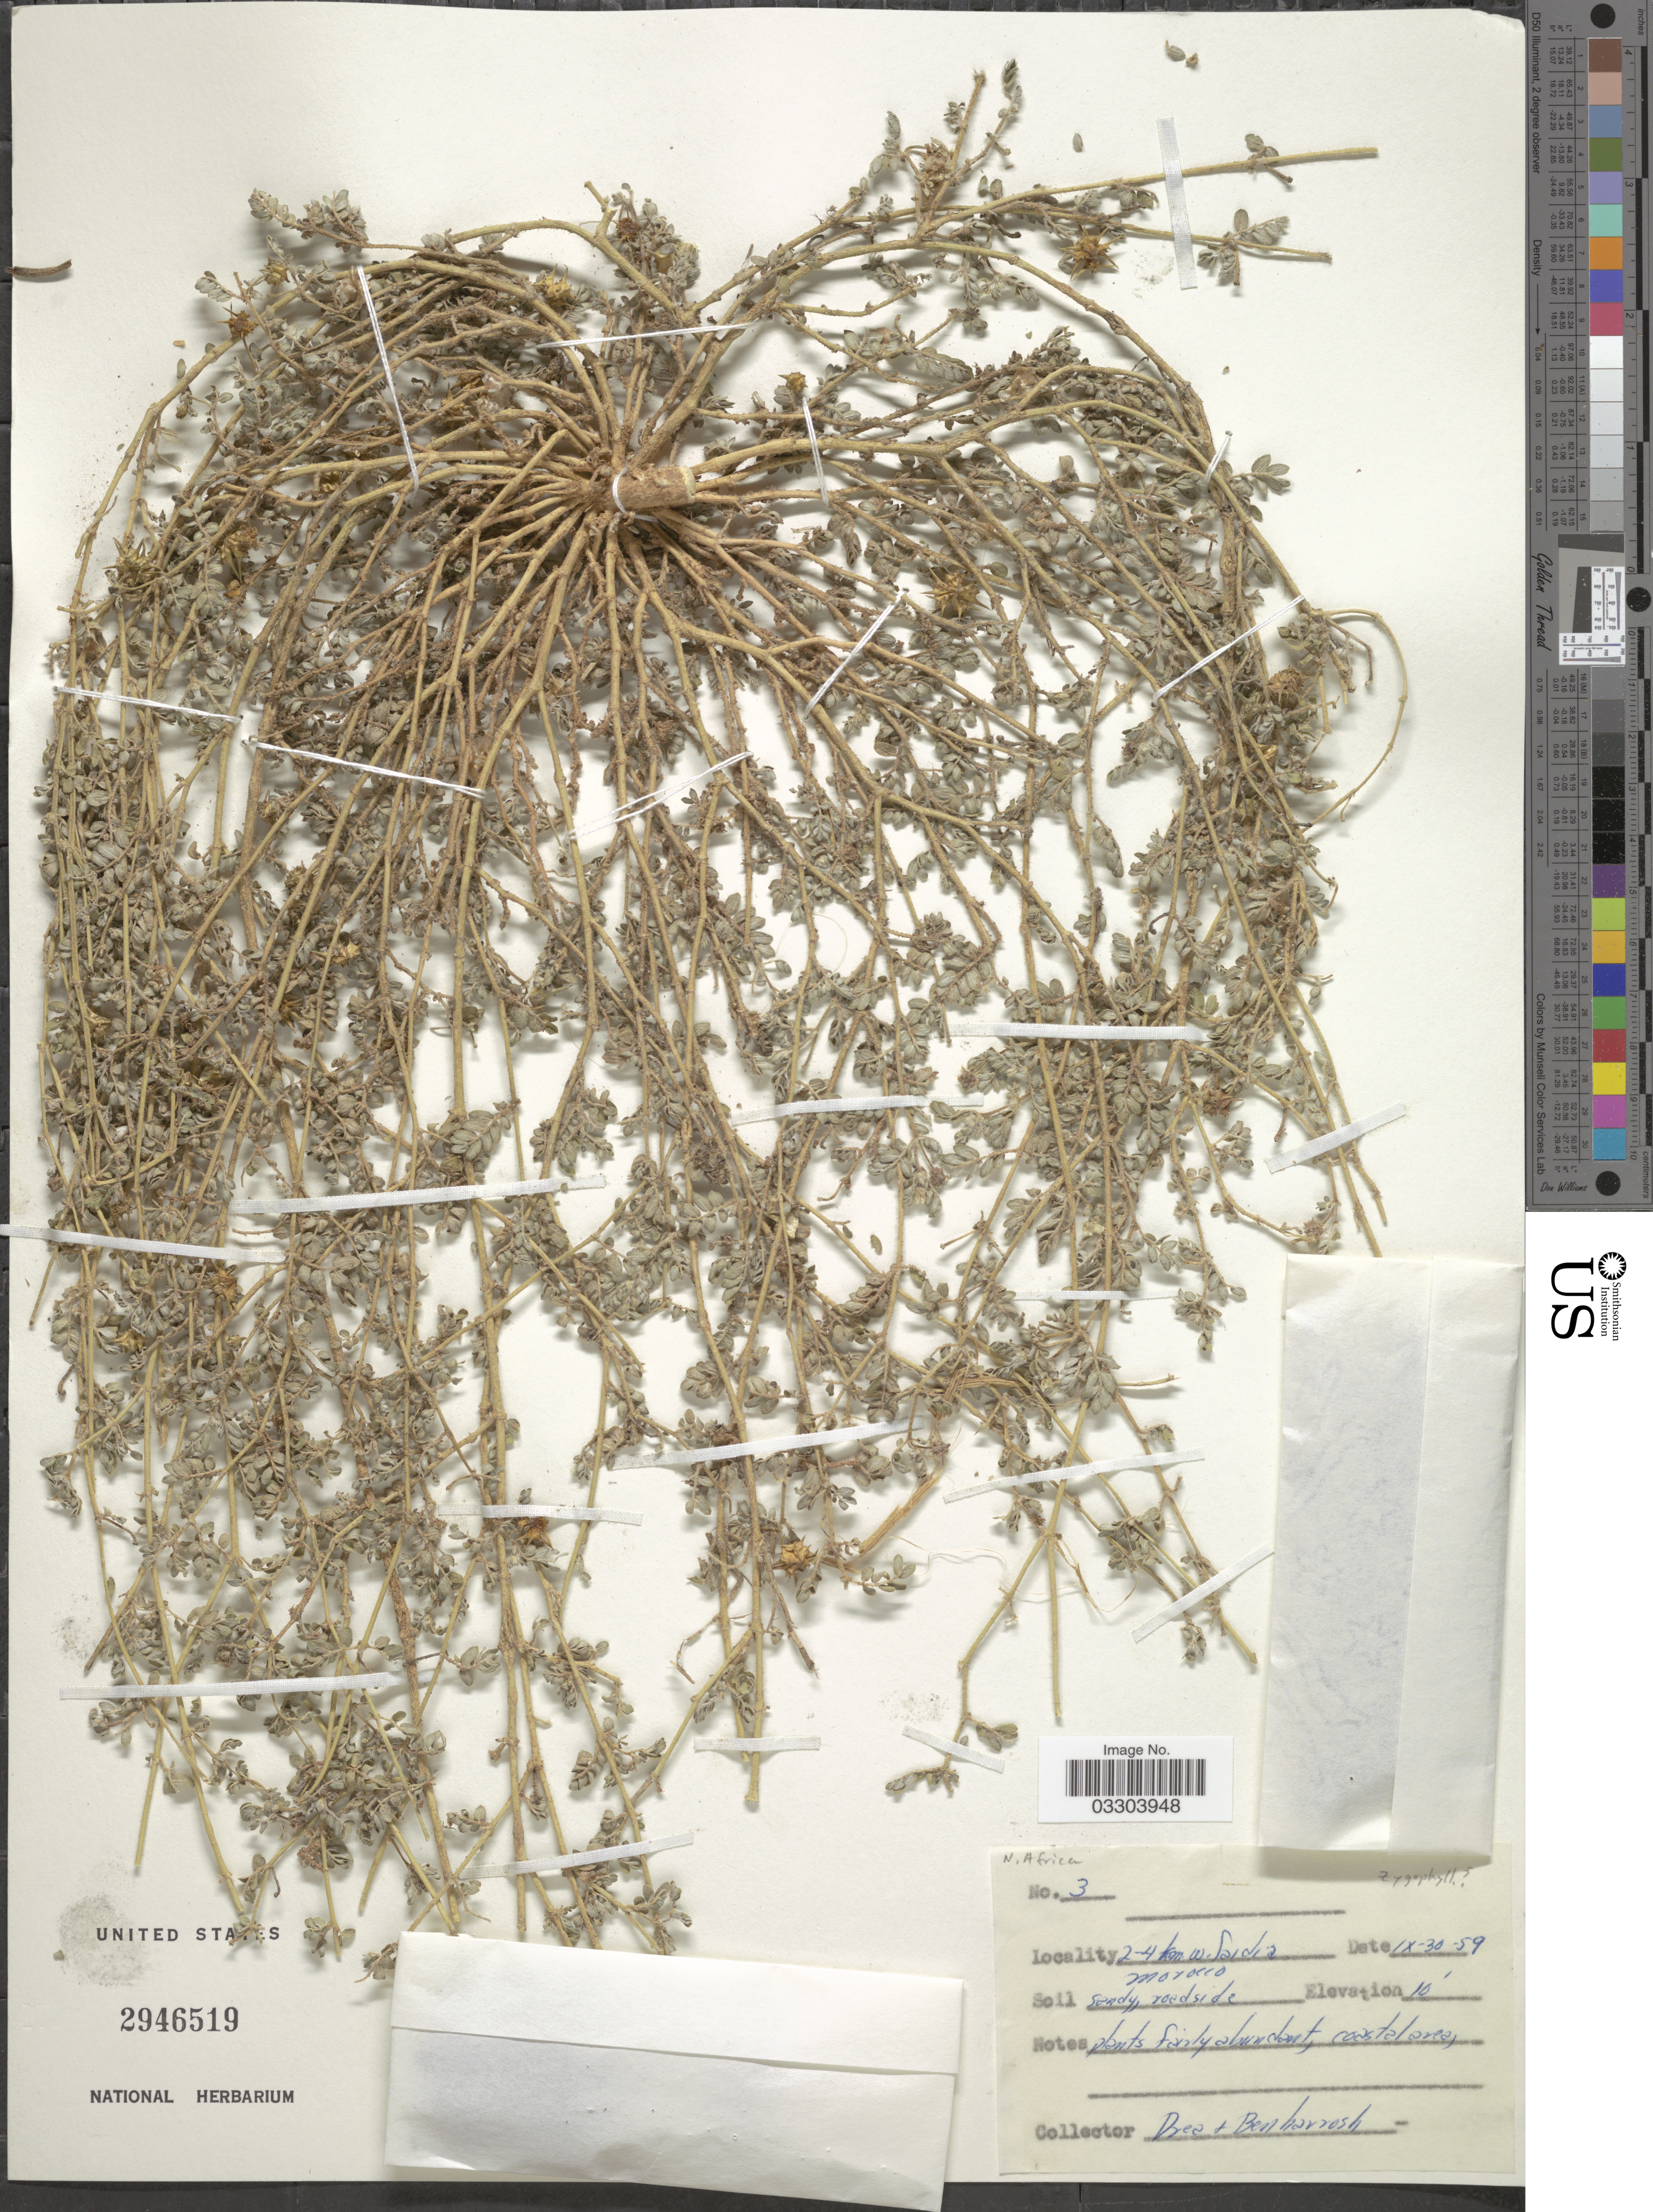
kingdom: Plantae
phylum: Tracheophyta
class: Magnoliopsida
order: Zygophyllales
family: Zygophyllaceae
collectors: Drea & -- Benharrosh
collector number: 3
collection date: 1959-09-30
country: Morocco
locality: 2-4 km W. Saidia.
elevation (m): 3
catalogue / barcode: US 2946519